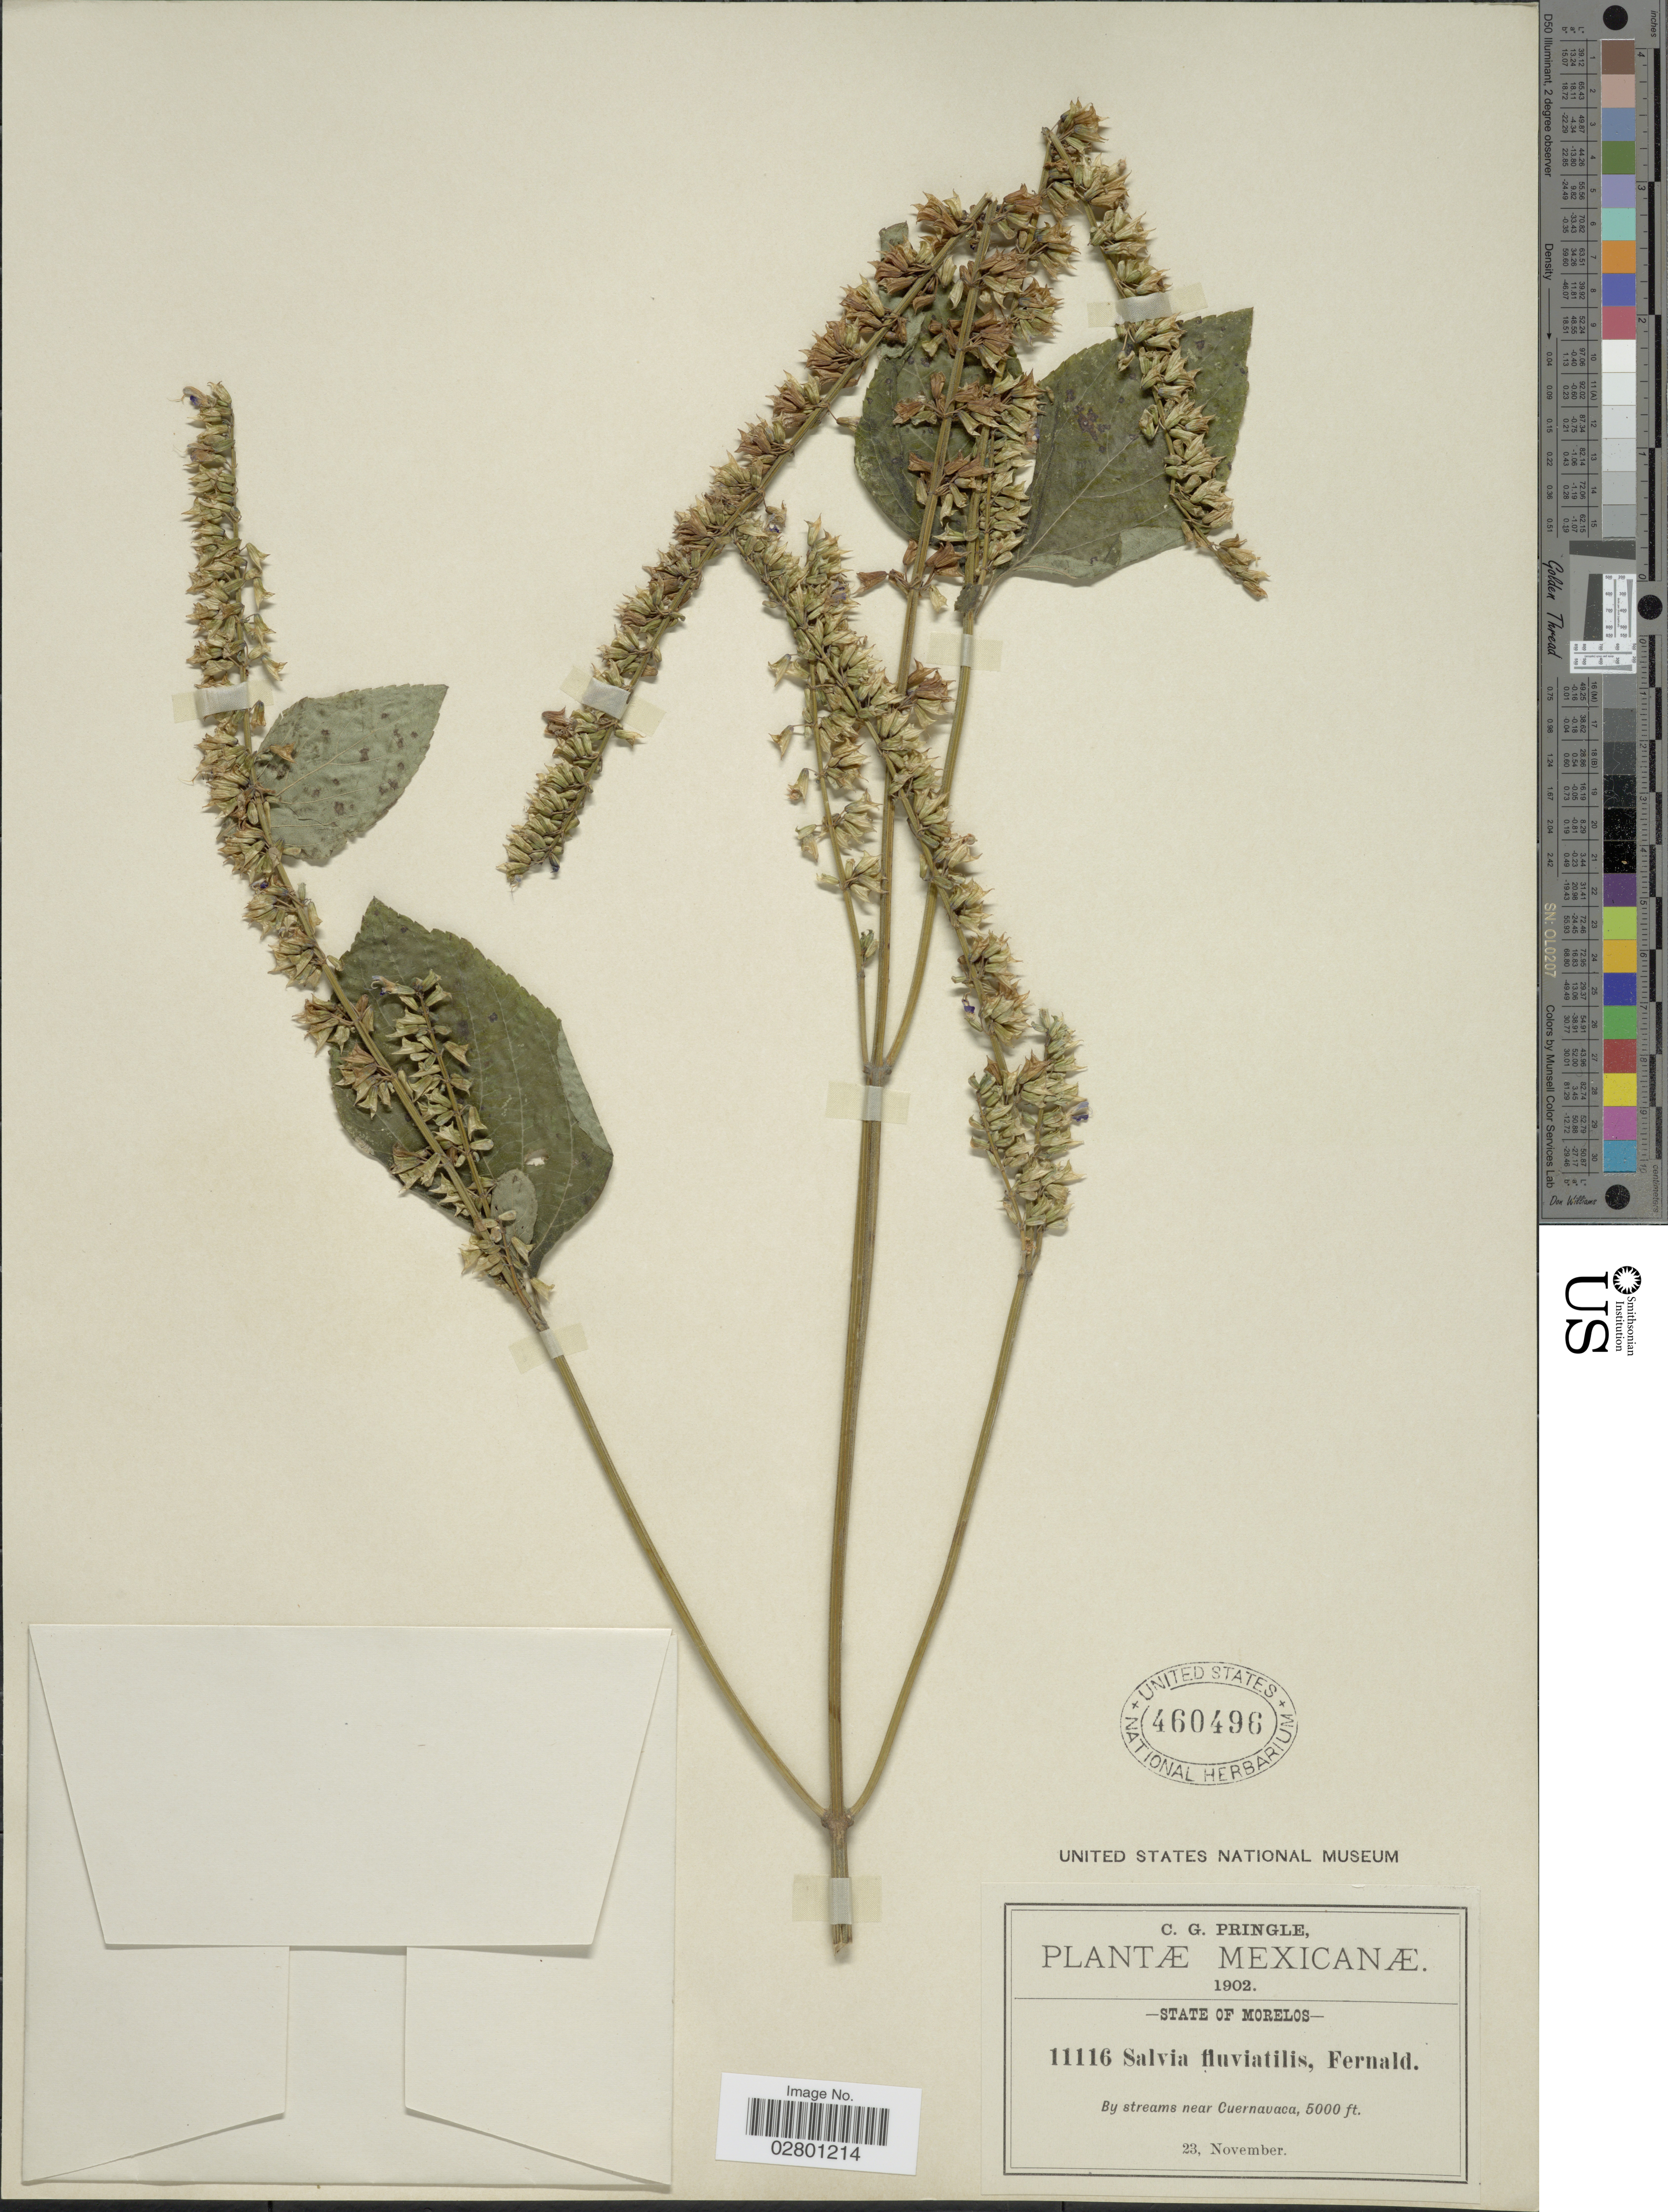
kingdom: Plantae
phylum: Tracheophyta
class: Magnoliopsida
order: Lamiales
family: Lamiaceae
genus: Salvia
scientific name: Salvia fluviatilis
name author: Fernald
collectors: C. G. Pringle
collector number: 11116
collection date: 1902-11-23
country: Mexico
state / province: Morelos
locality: Mexicanæ. By streams near Cuernavaca.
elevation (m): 1524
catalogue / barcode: US 460496